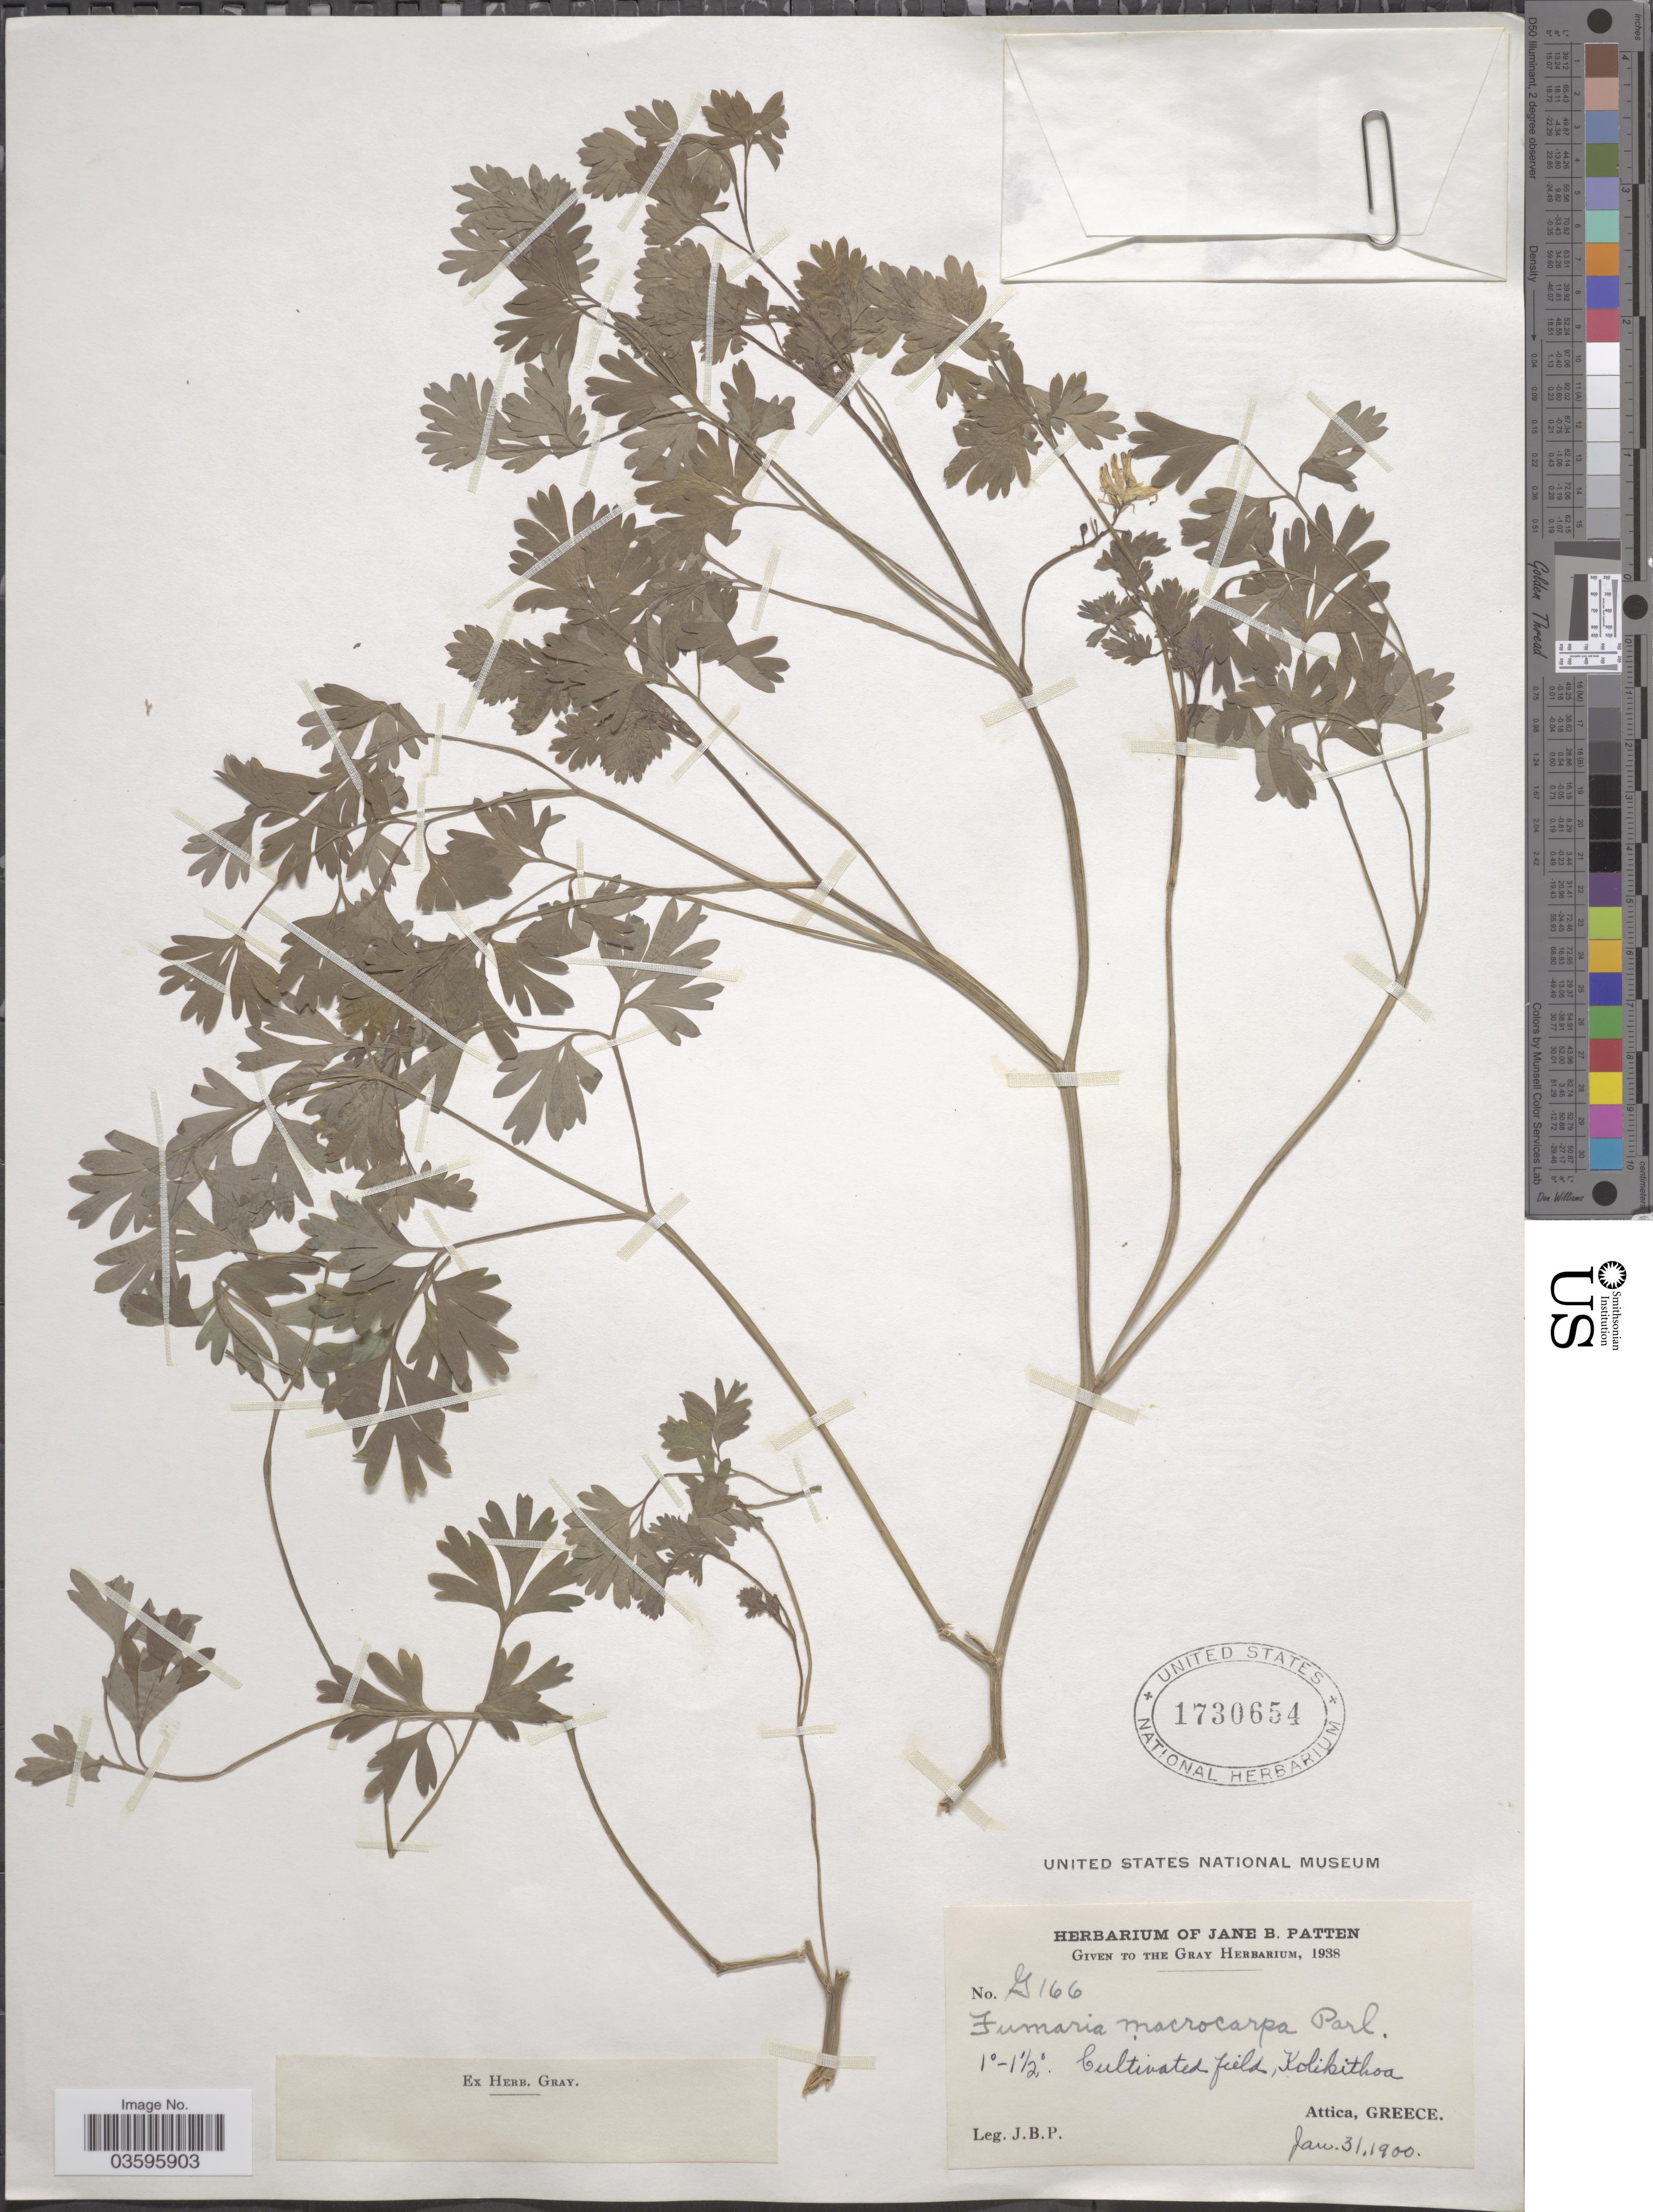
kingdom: Plantae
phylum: Tracheophyta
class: Magnoliopsida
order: Ranunculales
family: Papaveraceae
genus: Fumaria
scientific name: Fumaria macrocarpa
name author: Parl.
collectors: J. Patten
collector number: G166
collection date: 1900-01-31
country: Greece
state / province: Attica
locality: Kolikithoa.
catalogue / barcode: US 1730654